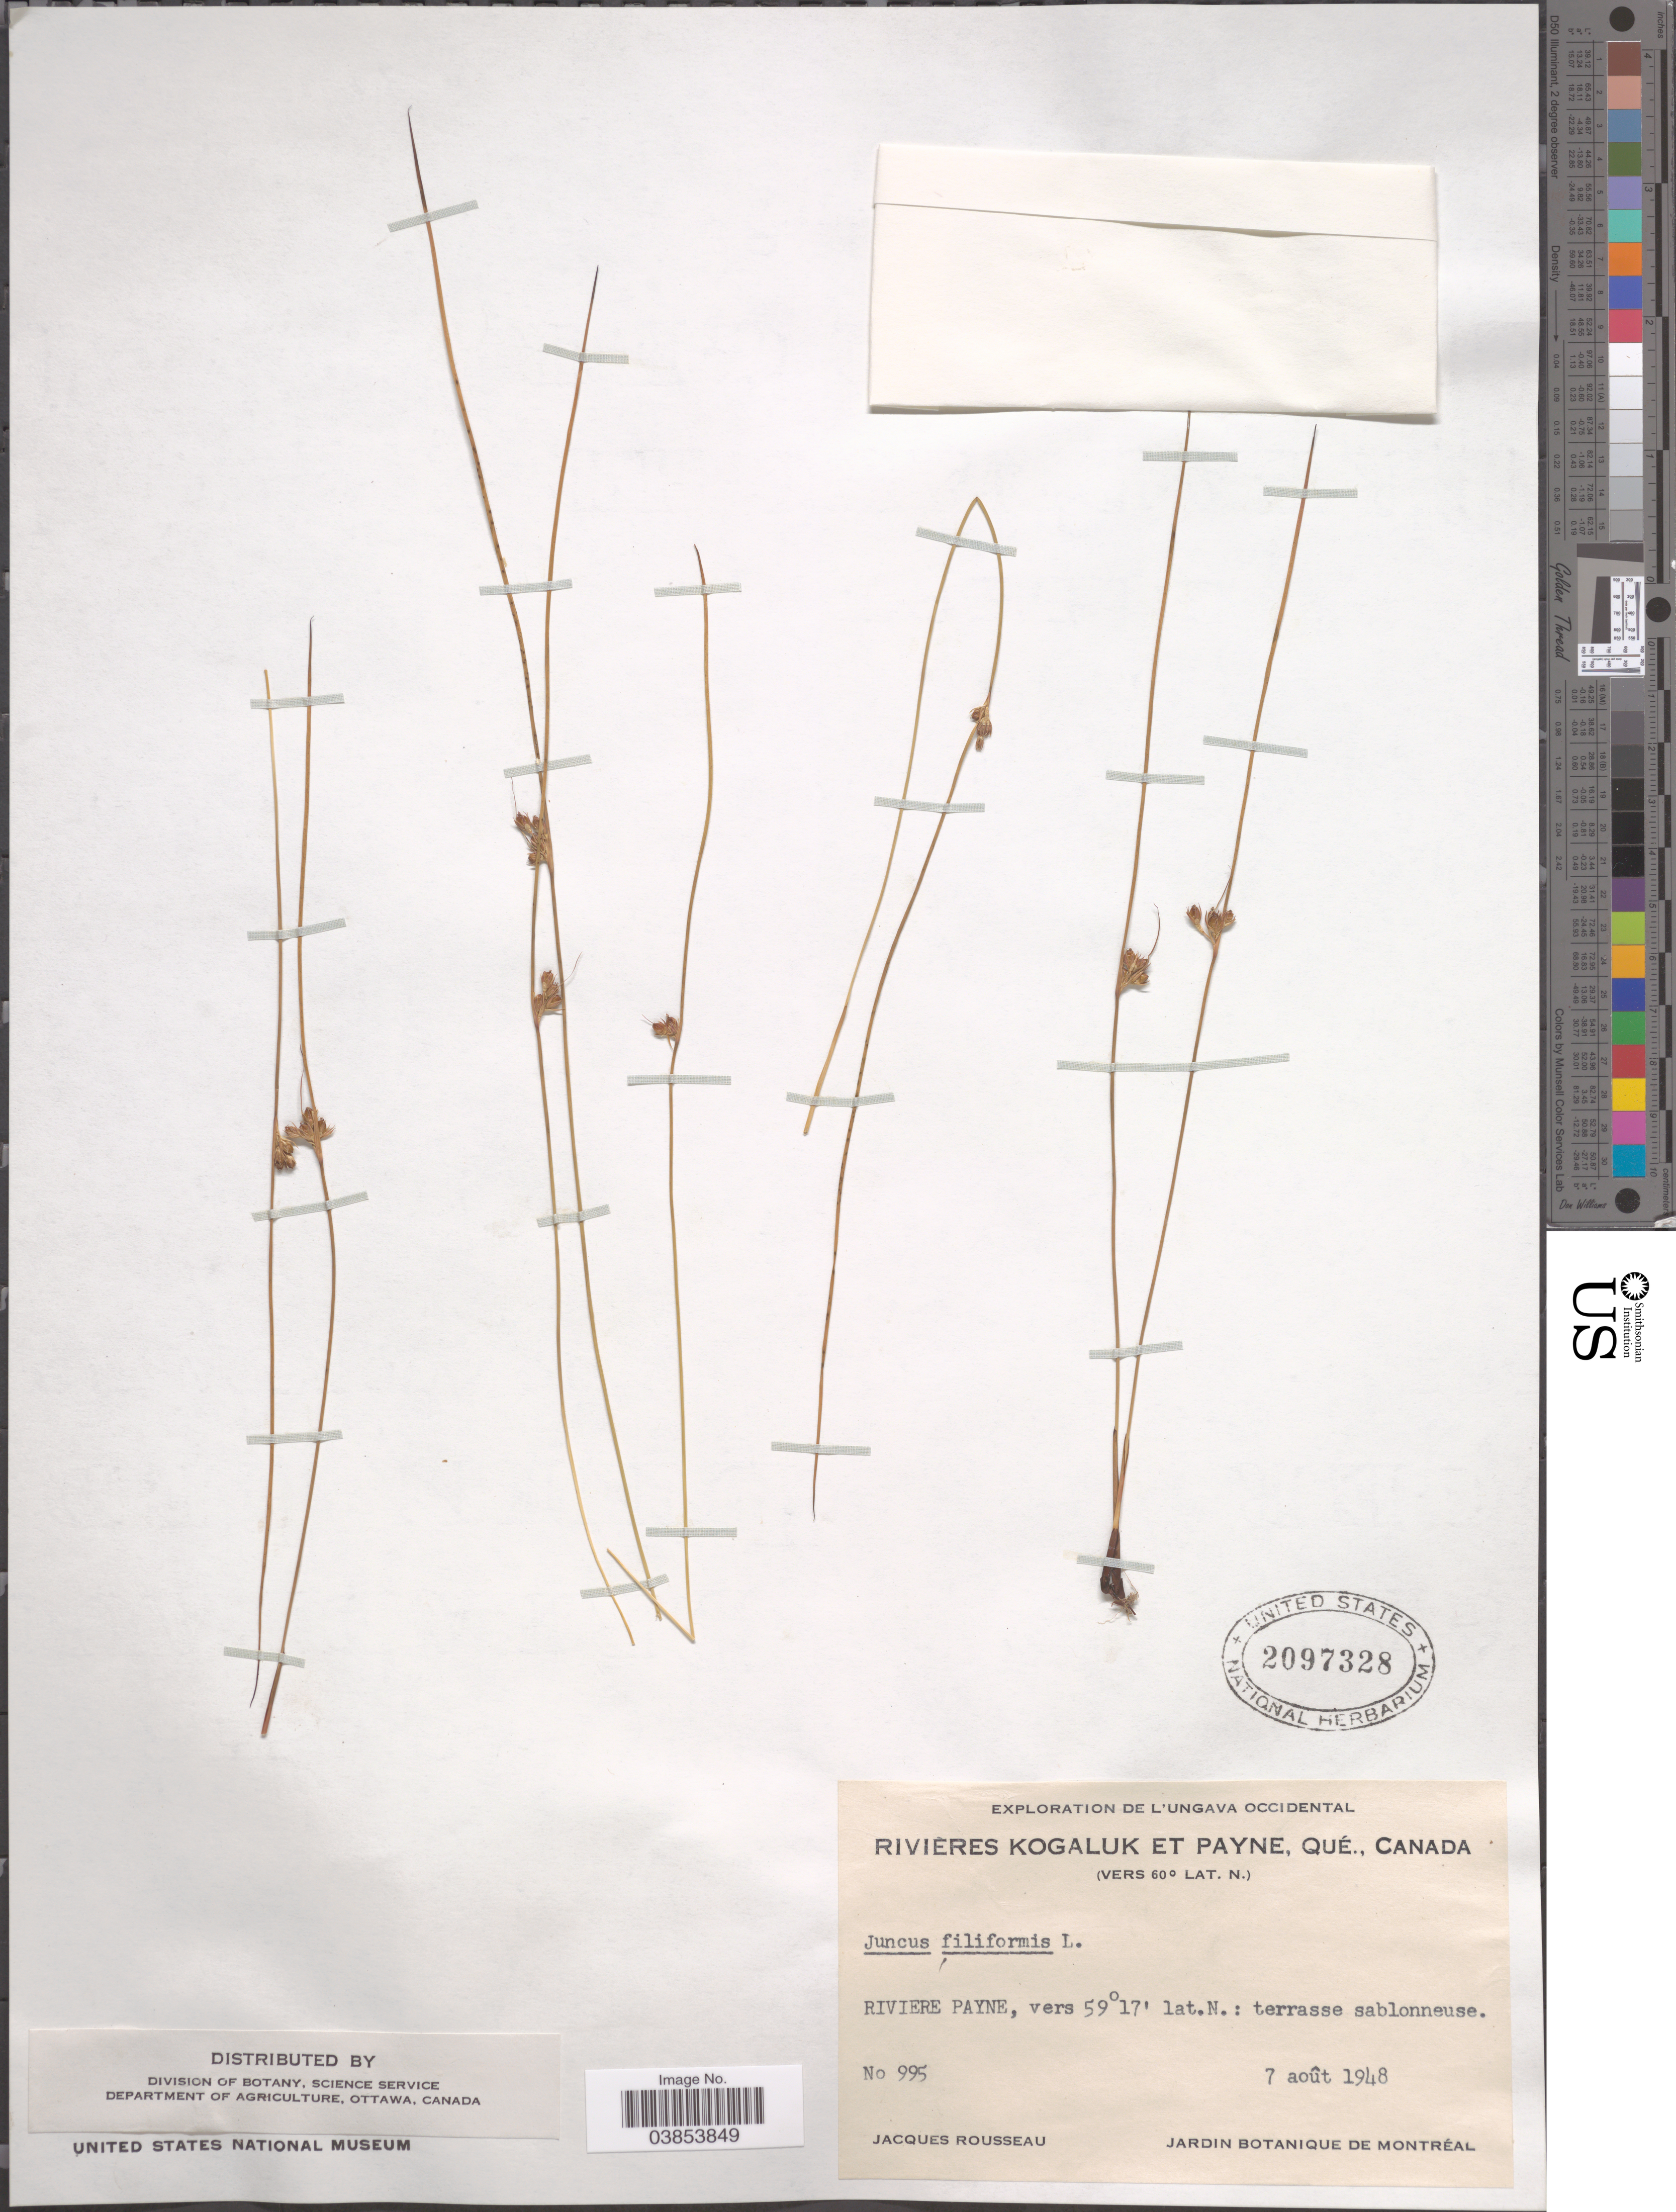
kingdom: Plantae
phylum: Tracheophyta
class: Liliopsida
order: Poales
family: Juncaceae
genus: Juncus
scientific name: Juncus filiformis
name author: L.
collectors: J. Rousseau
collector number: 995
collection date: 1948-08-07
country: Canada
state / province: Quebec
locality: L' Ungava Occidental. Rivières Kogaluk et Payne. Riviere Payne, vers 59° 17' lat.N.: terrasse sablonneuse.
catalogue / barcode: US 2097328